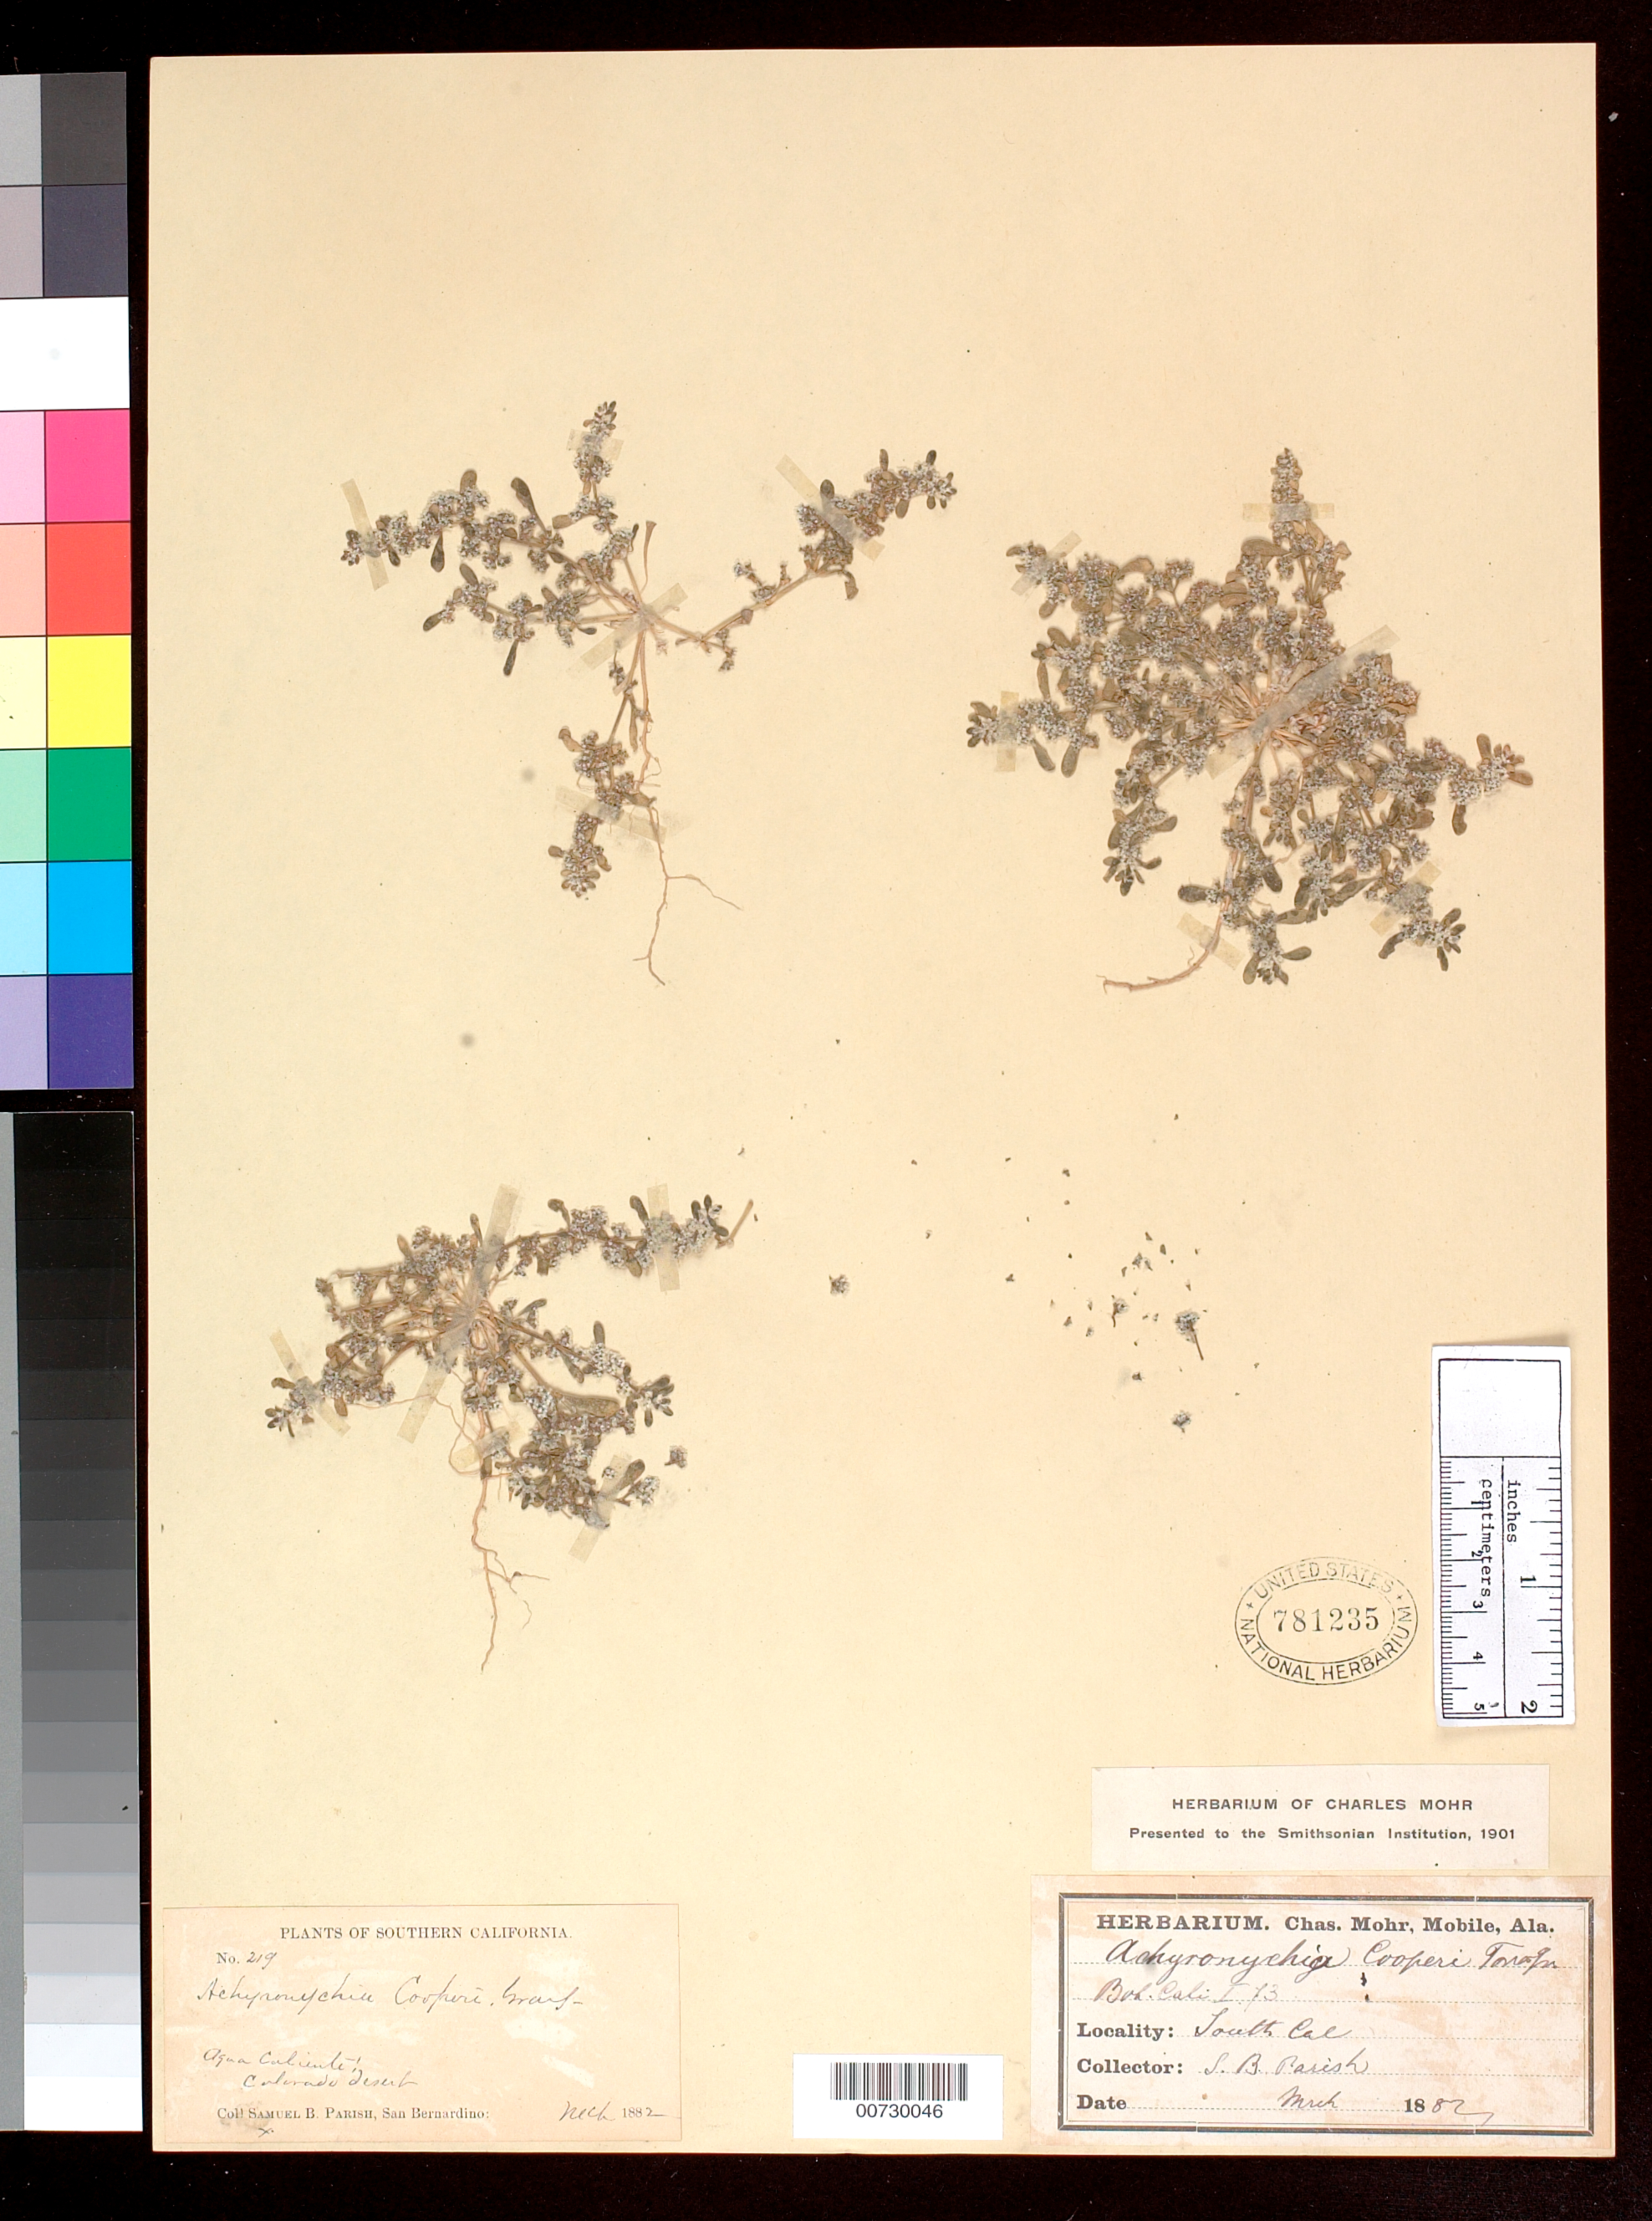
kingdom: Plantae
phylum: Tracheophyta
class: Magnoliopsida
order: Caryophyllales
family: Caryophyllaceae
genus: Achyronychia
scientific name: Achyronychia cooperi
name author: A. Gray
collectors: S. B. Parish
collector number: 219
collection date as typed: Mar 1882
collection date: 1882-03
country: United States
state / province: California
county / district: Riverside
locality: Agua Caliente; Colorado Desert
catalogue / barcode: US 781235